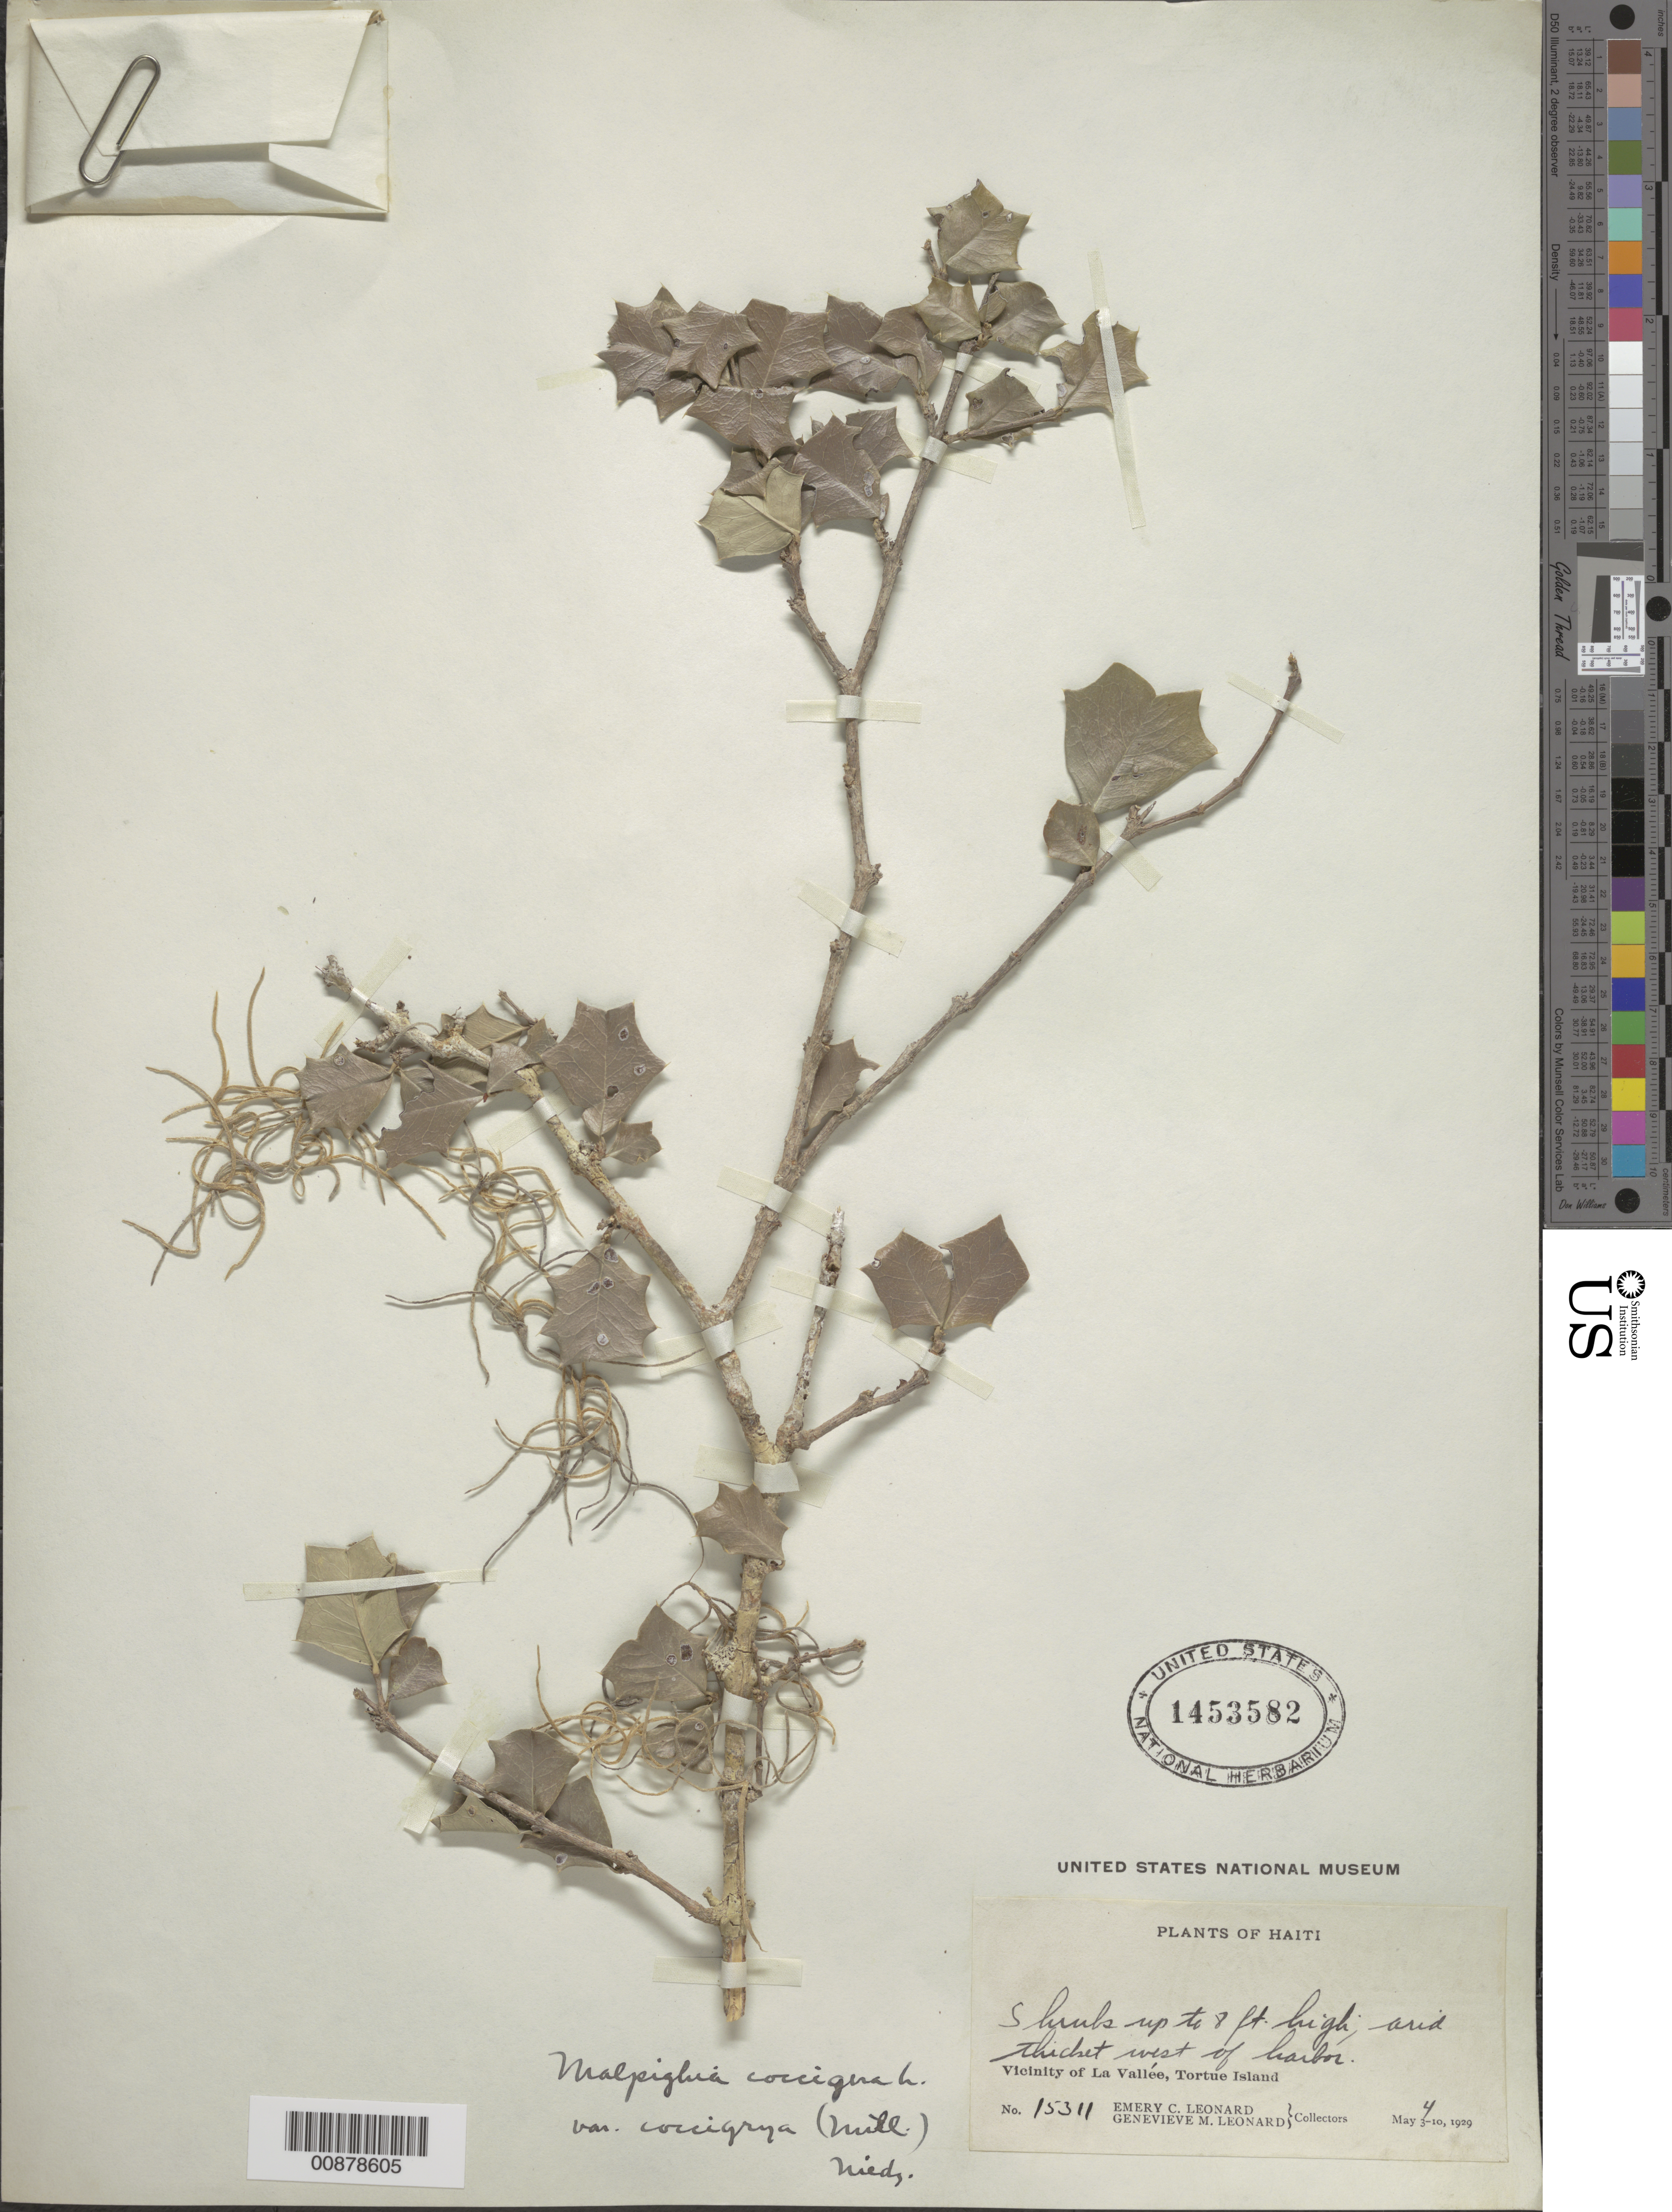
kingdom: Plantae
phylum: Tracheophyta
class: Magnoliopsida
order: Malpighiales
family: Malpighiaceae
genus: Malpighia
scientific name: Malpighia coccigera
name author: L.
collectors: E. C. Leonard & G. M. Leonard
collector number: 15311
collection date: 1929-05-04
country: Haiti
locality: Arid thicket west of harbor. Vicinity of La Vallée, Tortue Island.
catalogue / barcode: US 1453582